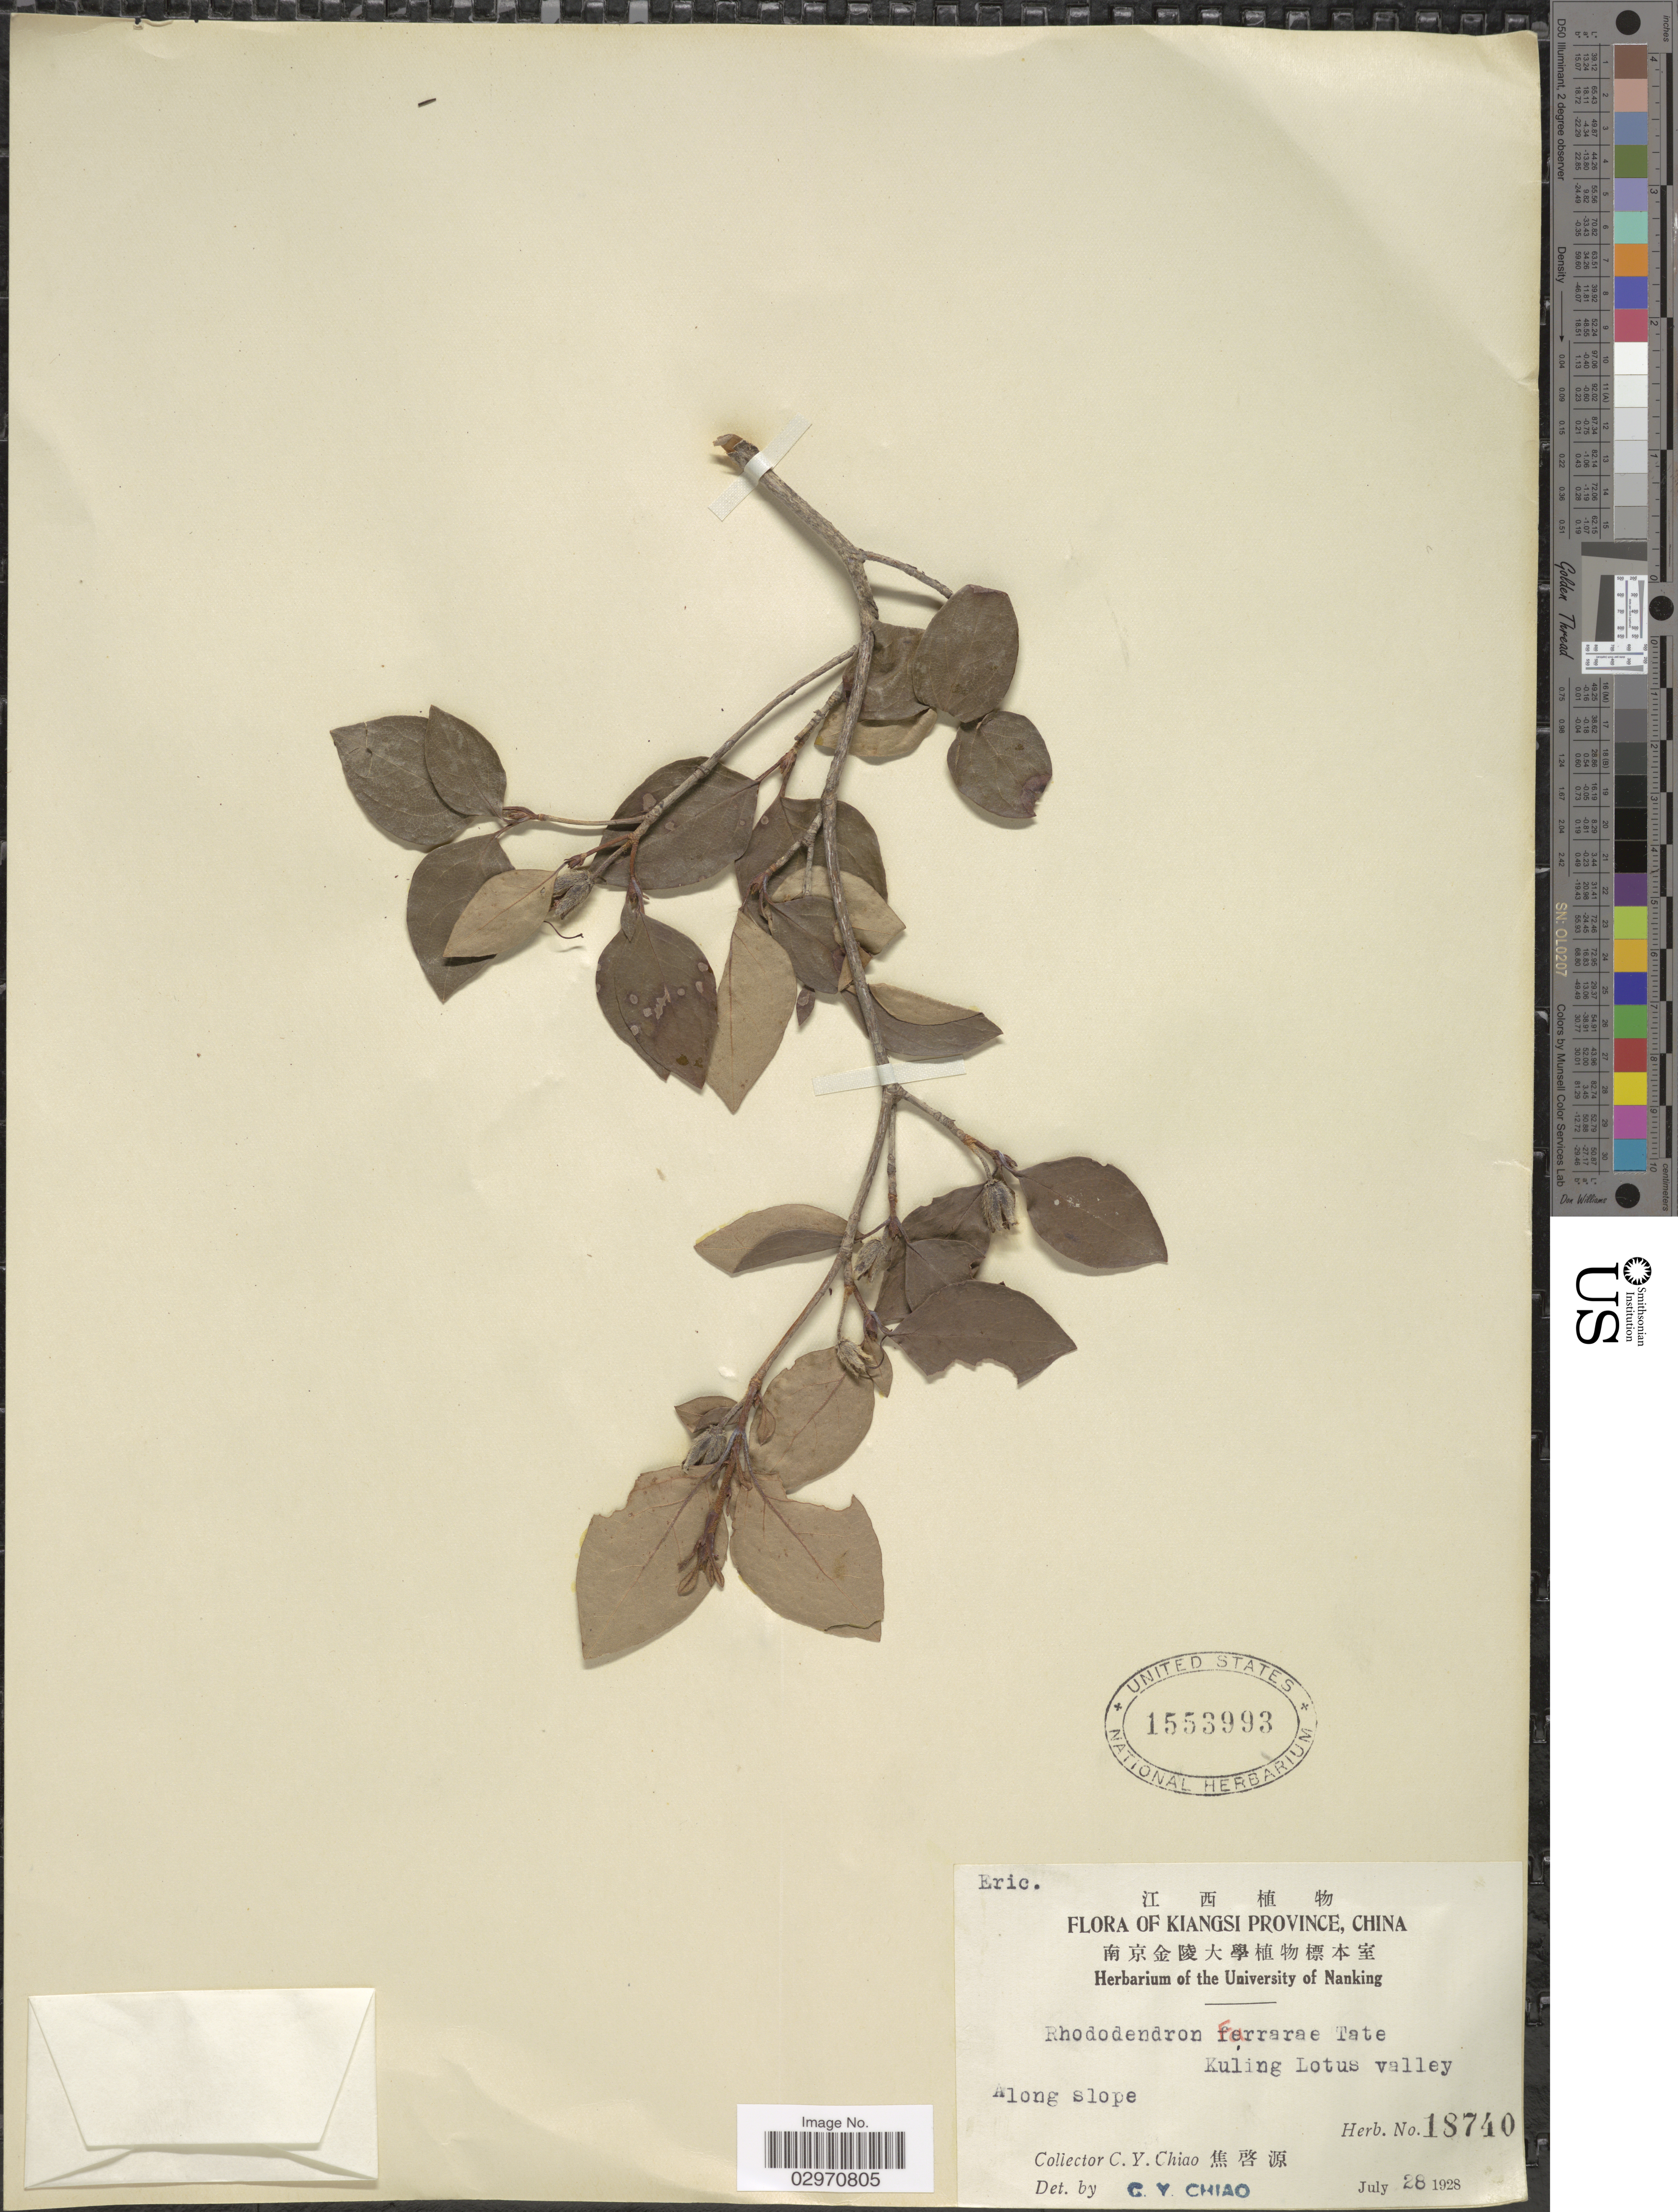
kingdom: Plantae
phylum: Tracheophyta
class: Magnoliopsida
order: Ericales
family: Ericaceae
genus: Rhododendron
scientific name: Rhododendron farrerae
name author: Sweet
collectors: C. Y. Chiao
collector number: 18740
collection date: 1928-07-28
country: China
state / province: Jiangxi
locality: Kiangsi Province, Kuling Lotus valley, along slope.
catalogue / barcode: US 1553993